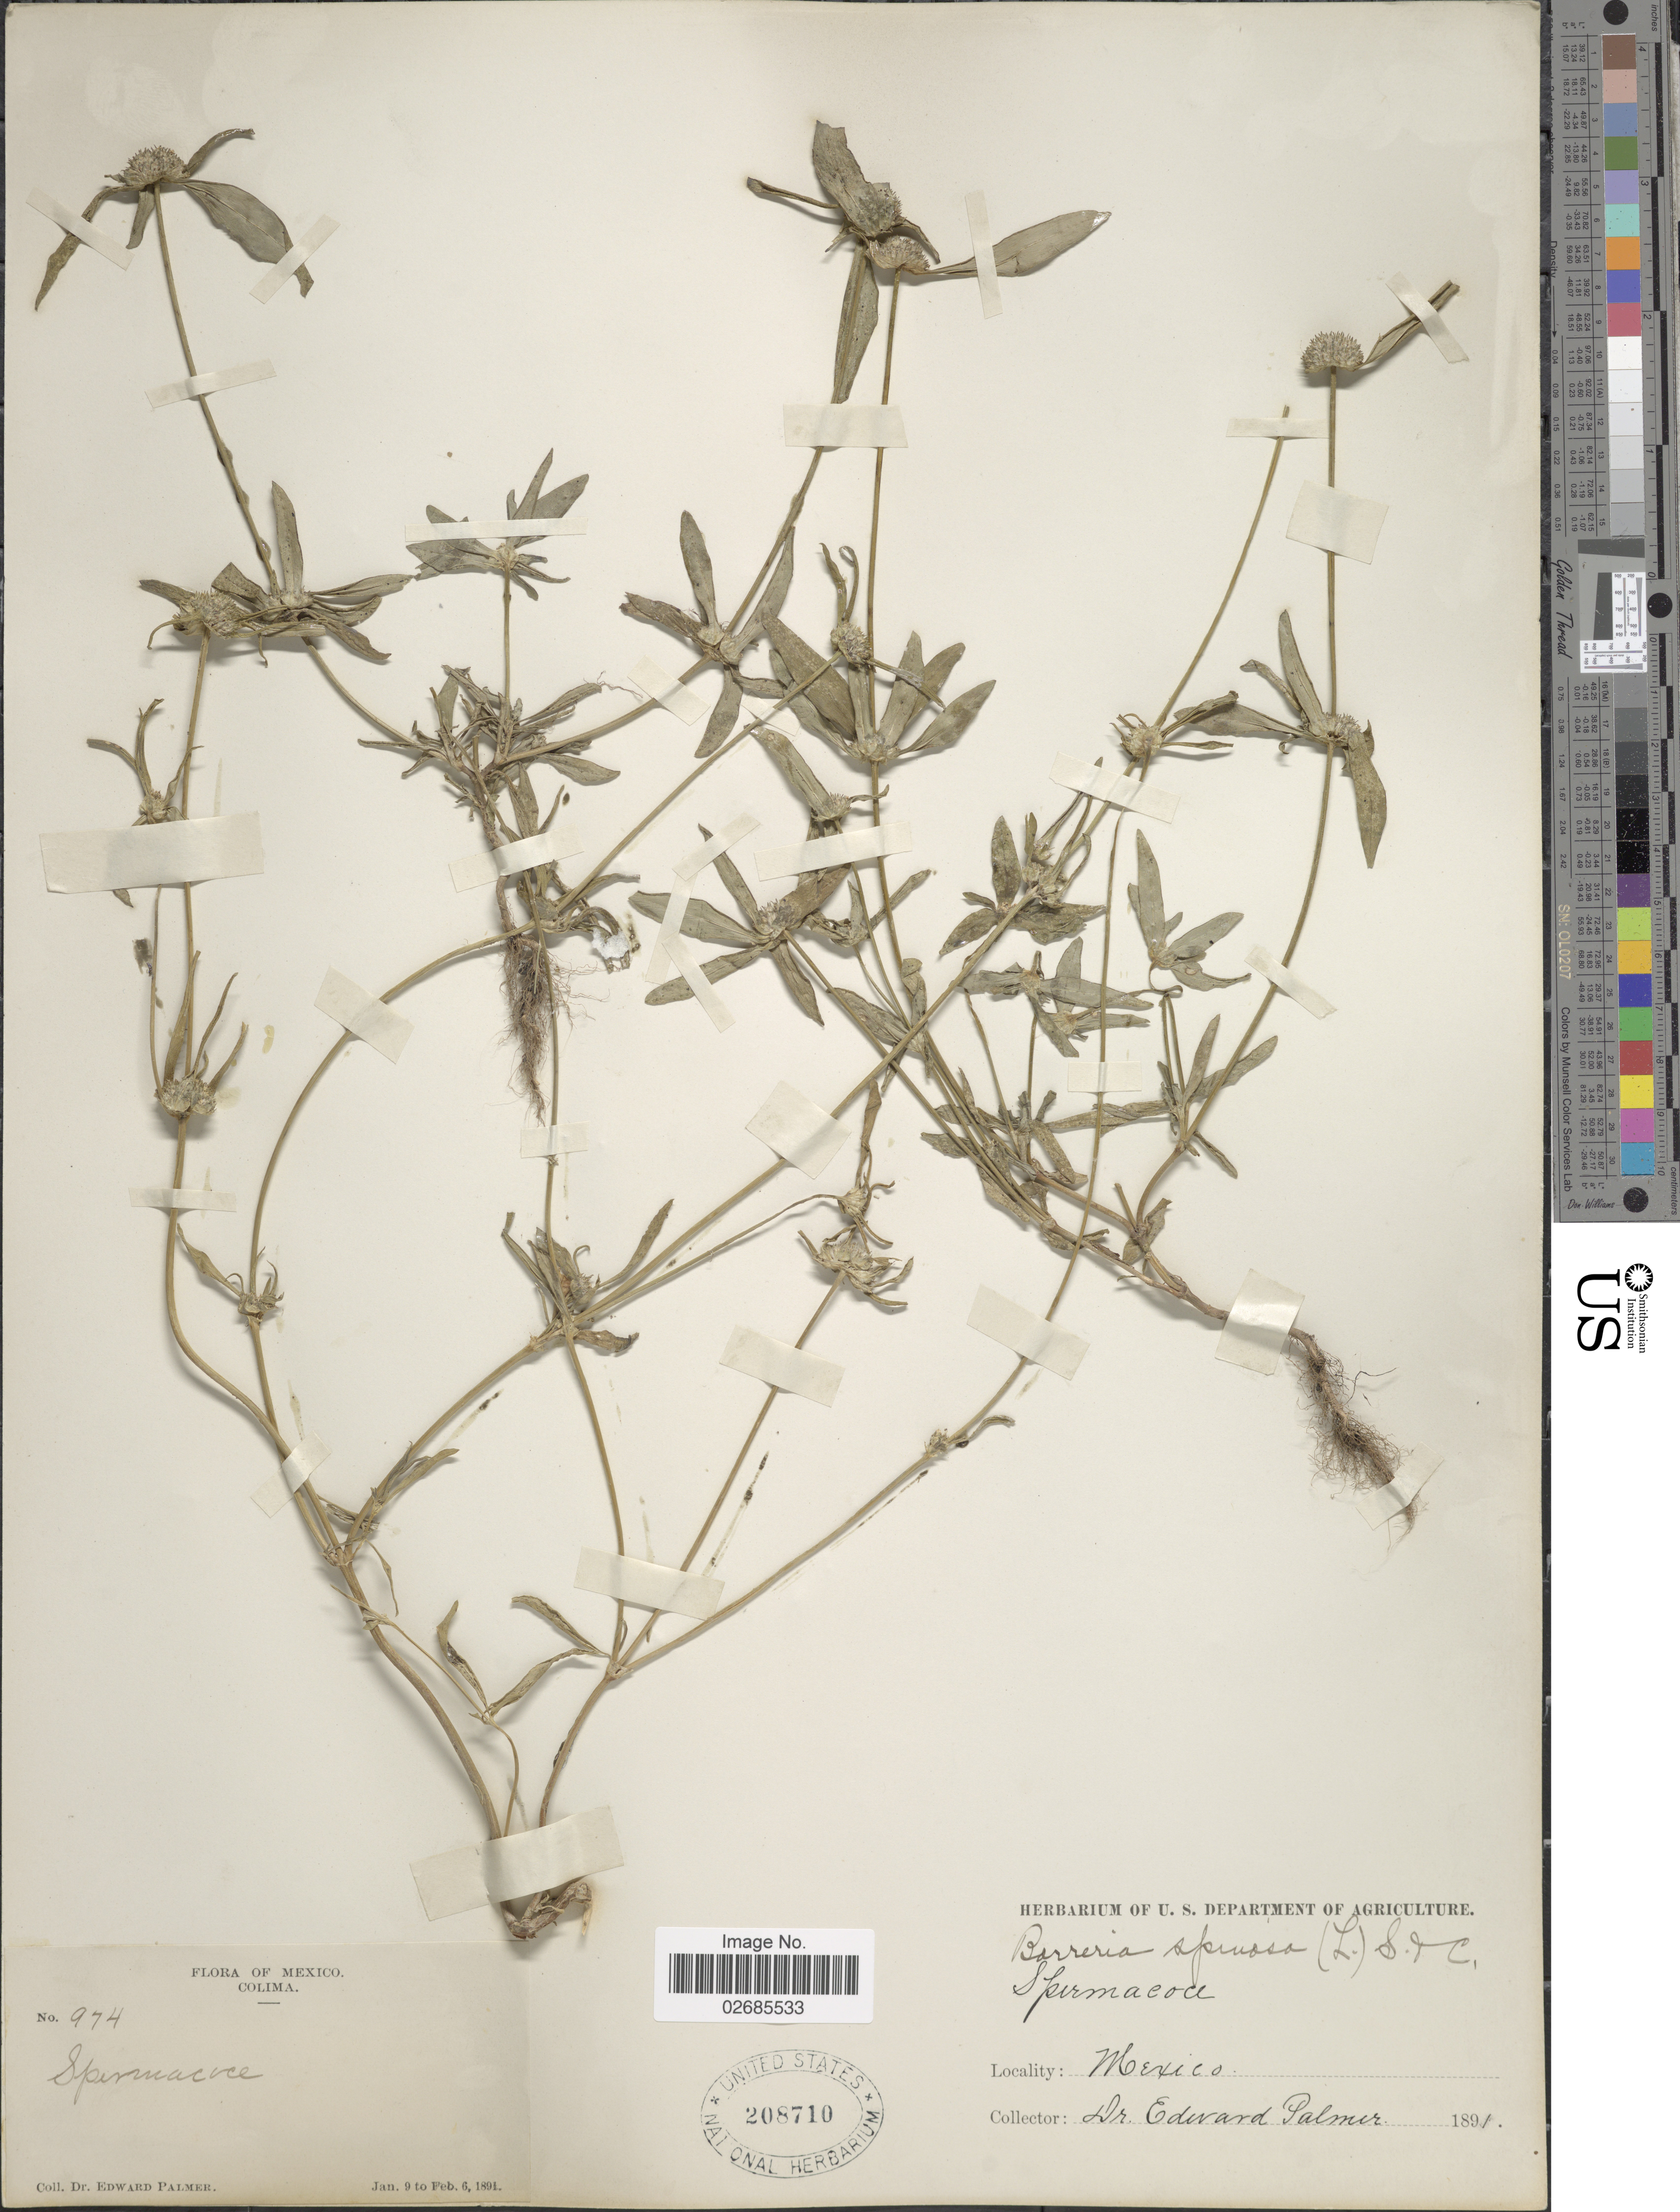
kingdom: Plantae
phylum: Tracheophyta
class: Magnoliopsida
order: Gentianales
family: Rubiaceae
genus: Borreria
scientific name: Borreria densiflora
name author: DC.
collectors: E. Palmer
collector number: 974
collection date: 1891-01-09/1891-02-06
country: Mexico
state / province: Colima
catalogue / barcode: US 208710